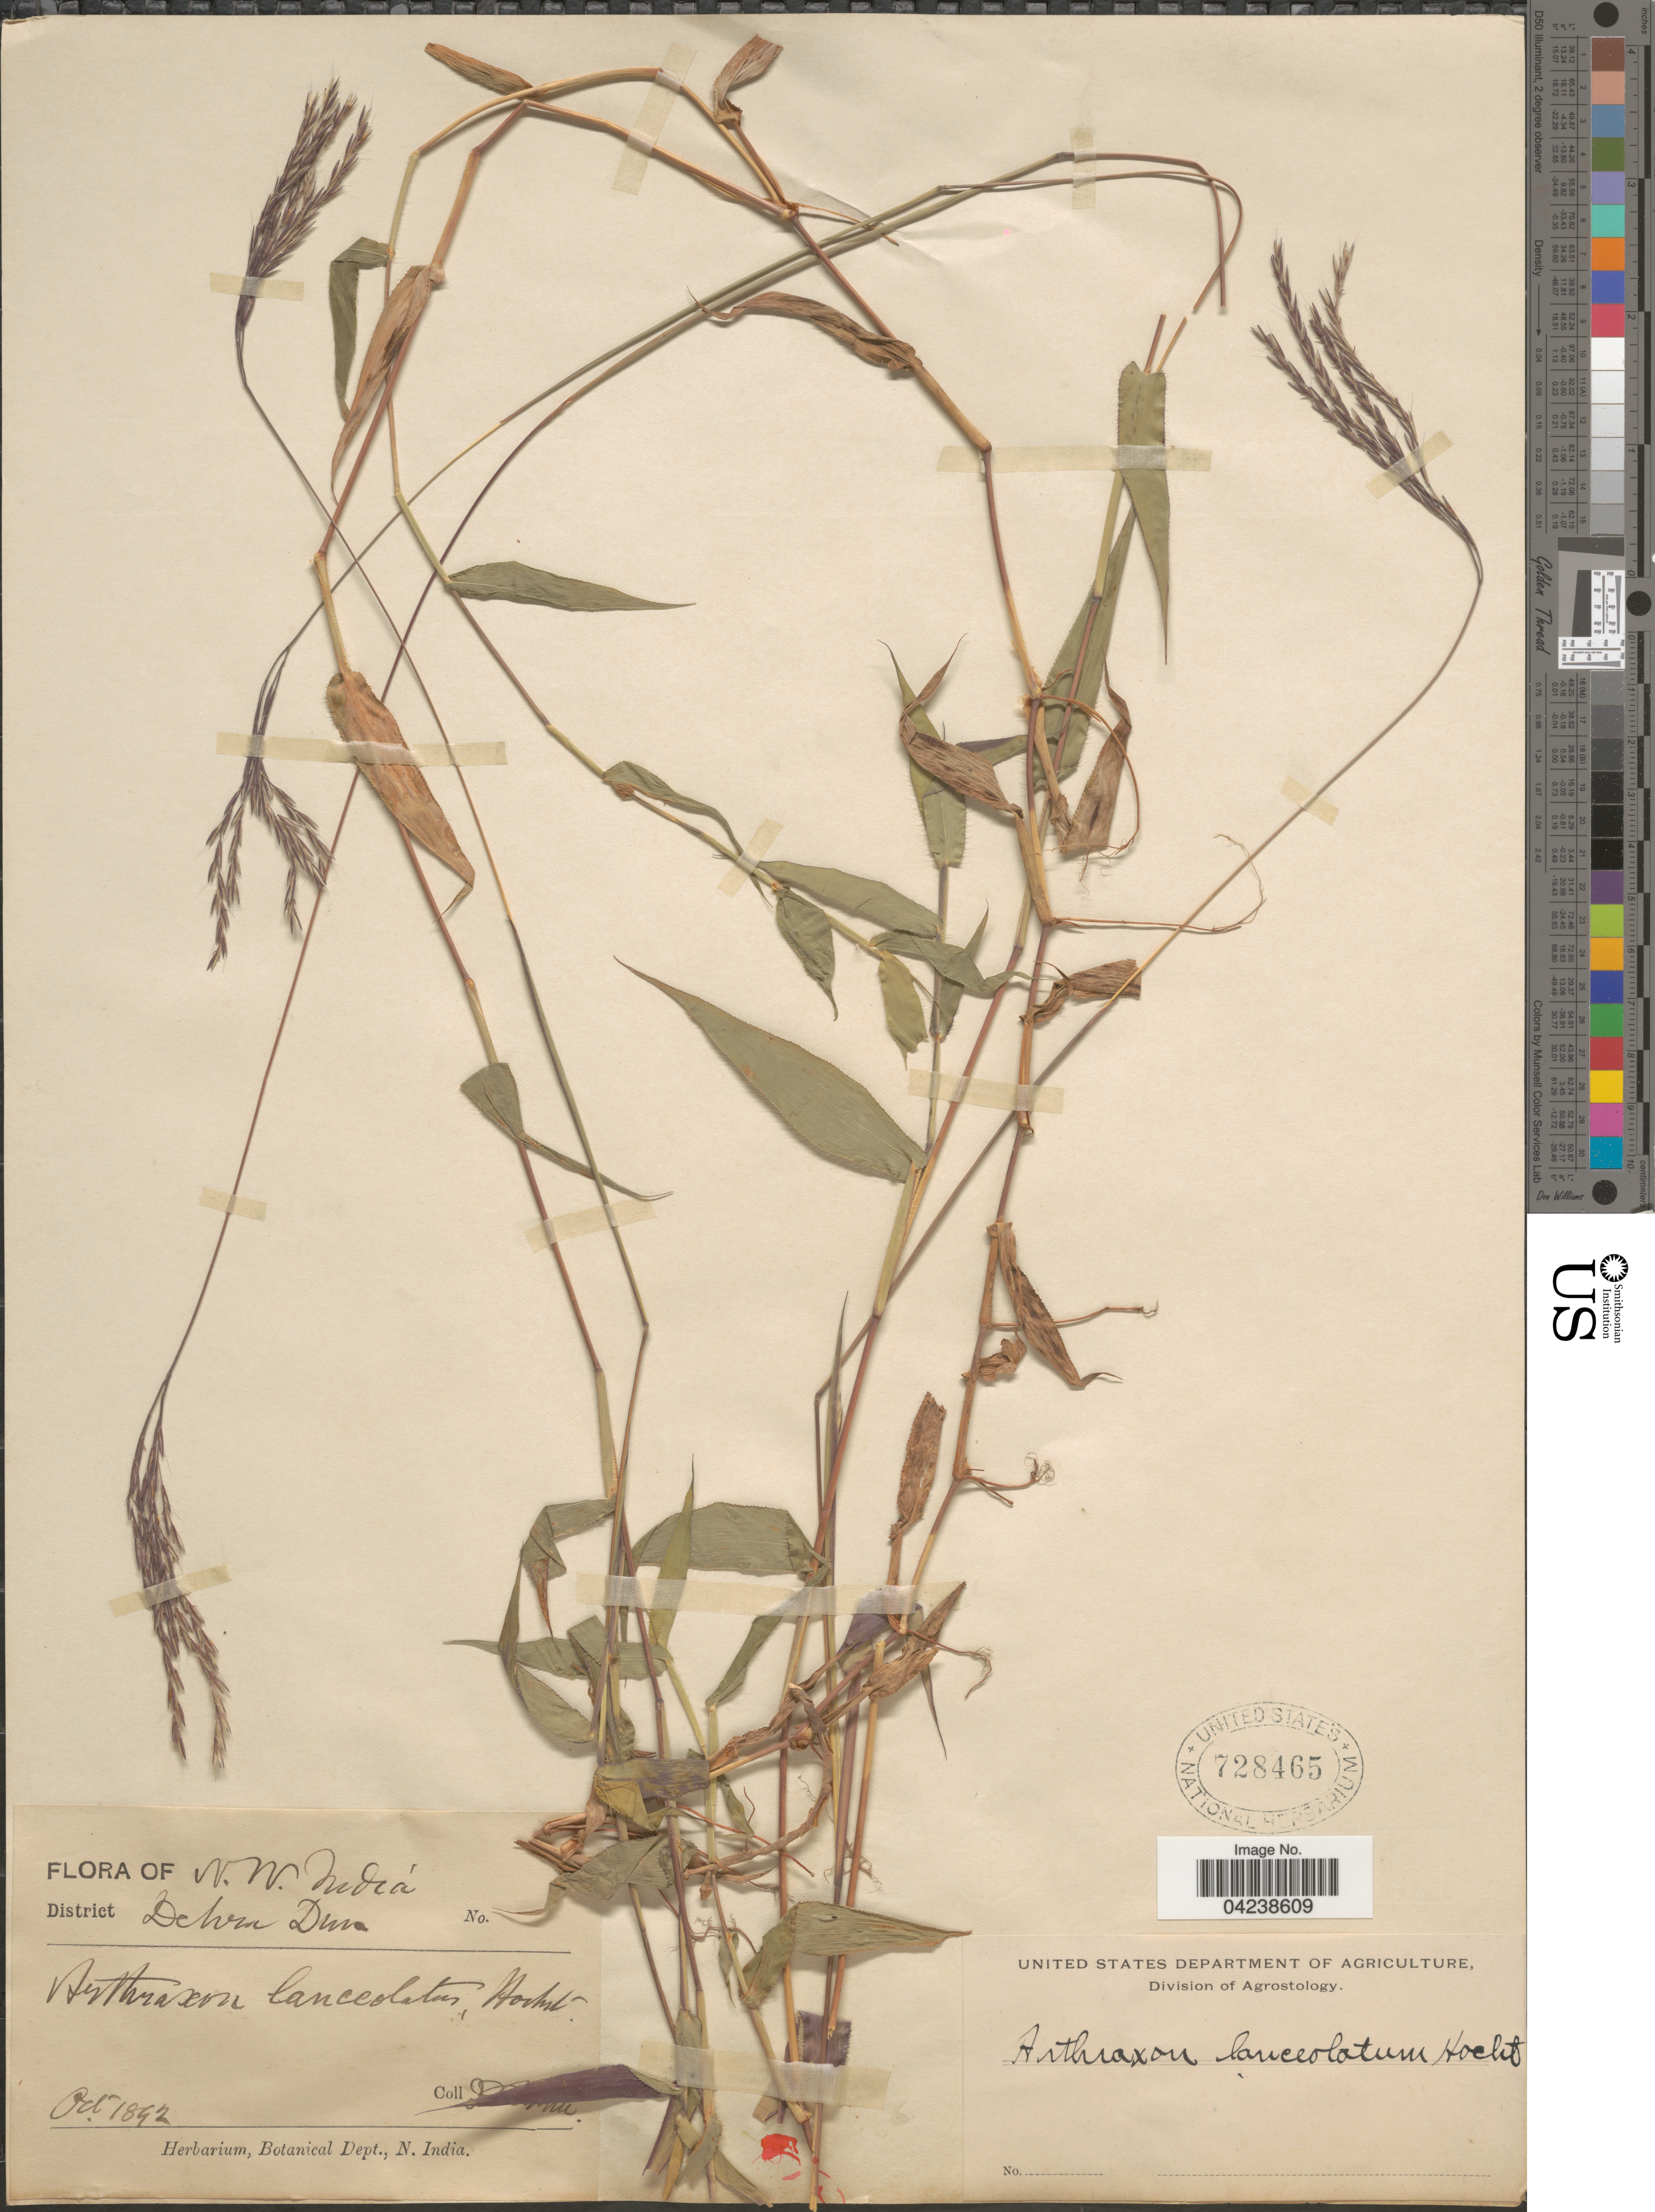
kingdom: Plantae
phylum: Tracheophyta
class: Liliopsida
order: Poales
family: Poaceae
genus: Arthraxon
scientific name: Arthraxon lanceolatus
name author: (Roxb.) Hochst.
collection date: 1892-10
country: India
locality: N.W. India. District Dehra Dun.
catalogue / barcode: US 728465